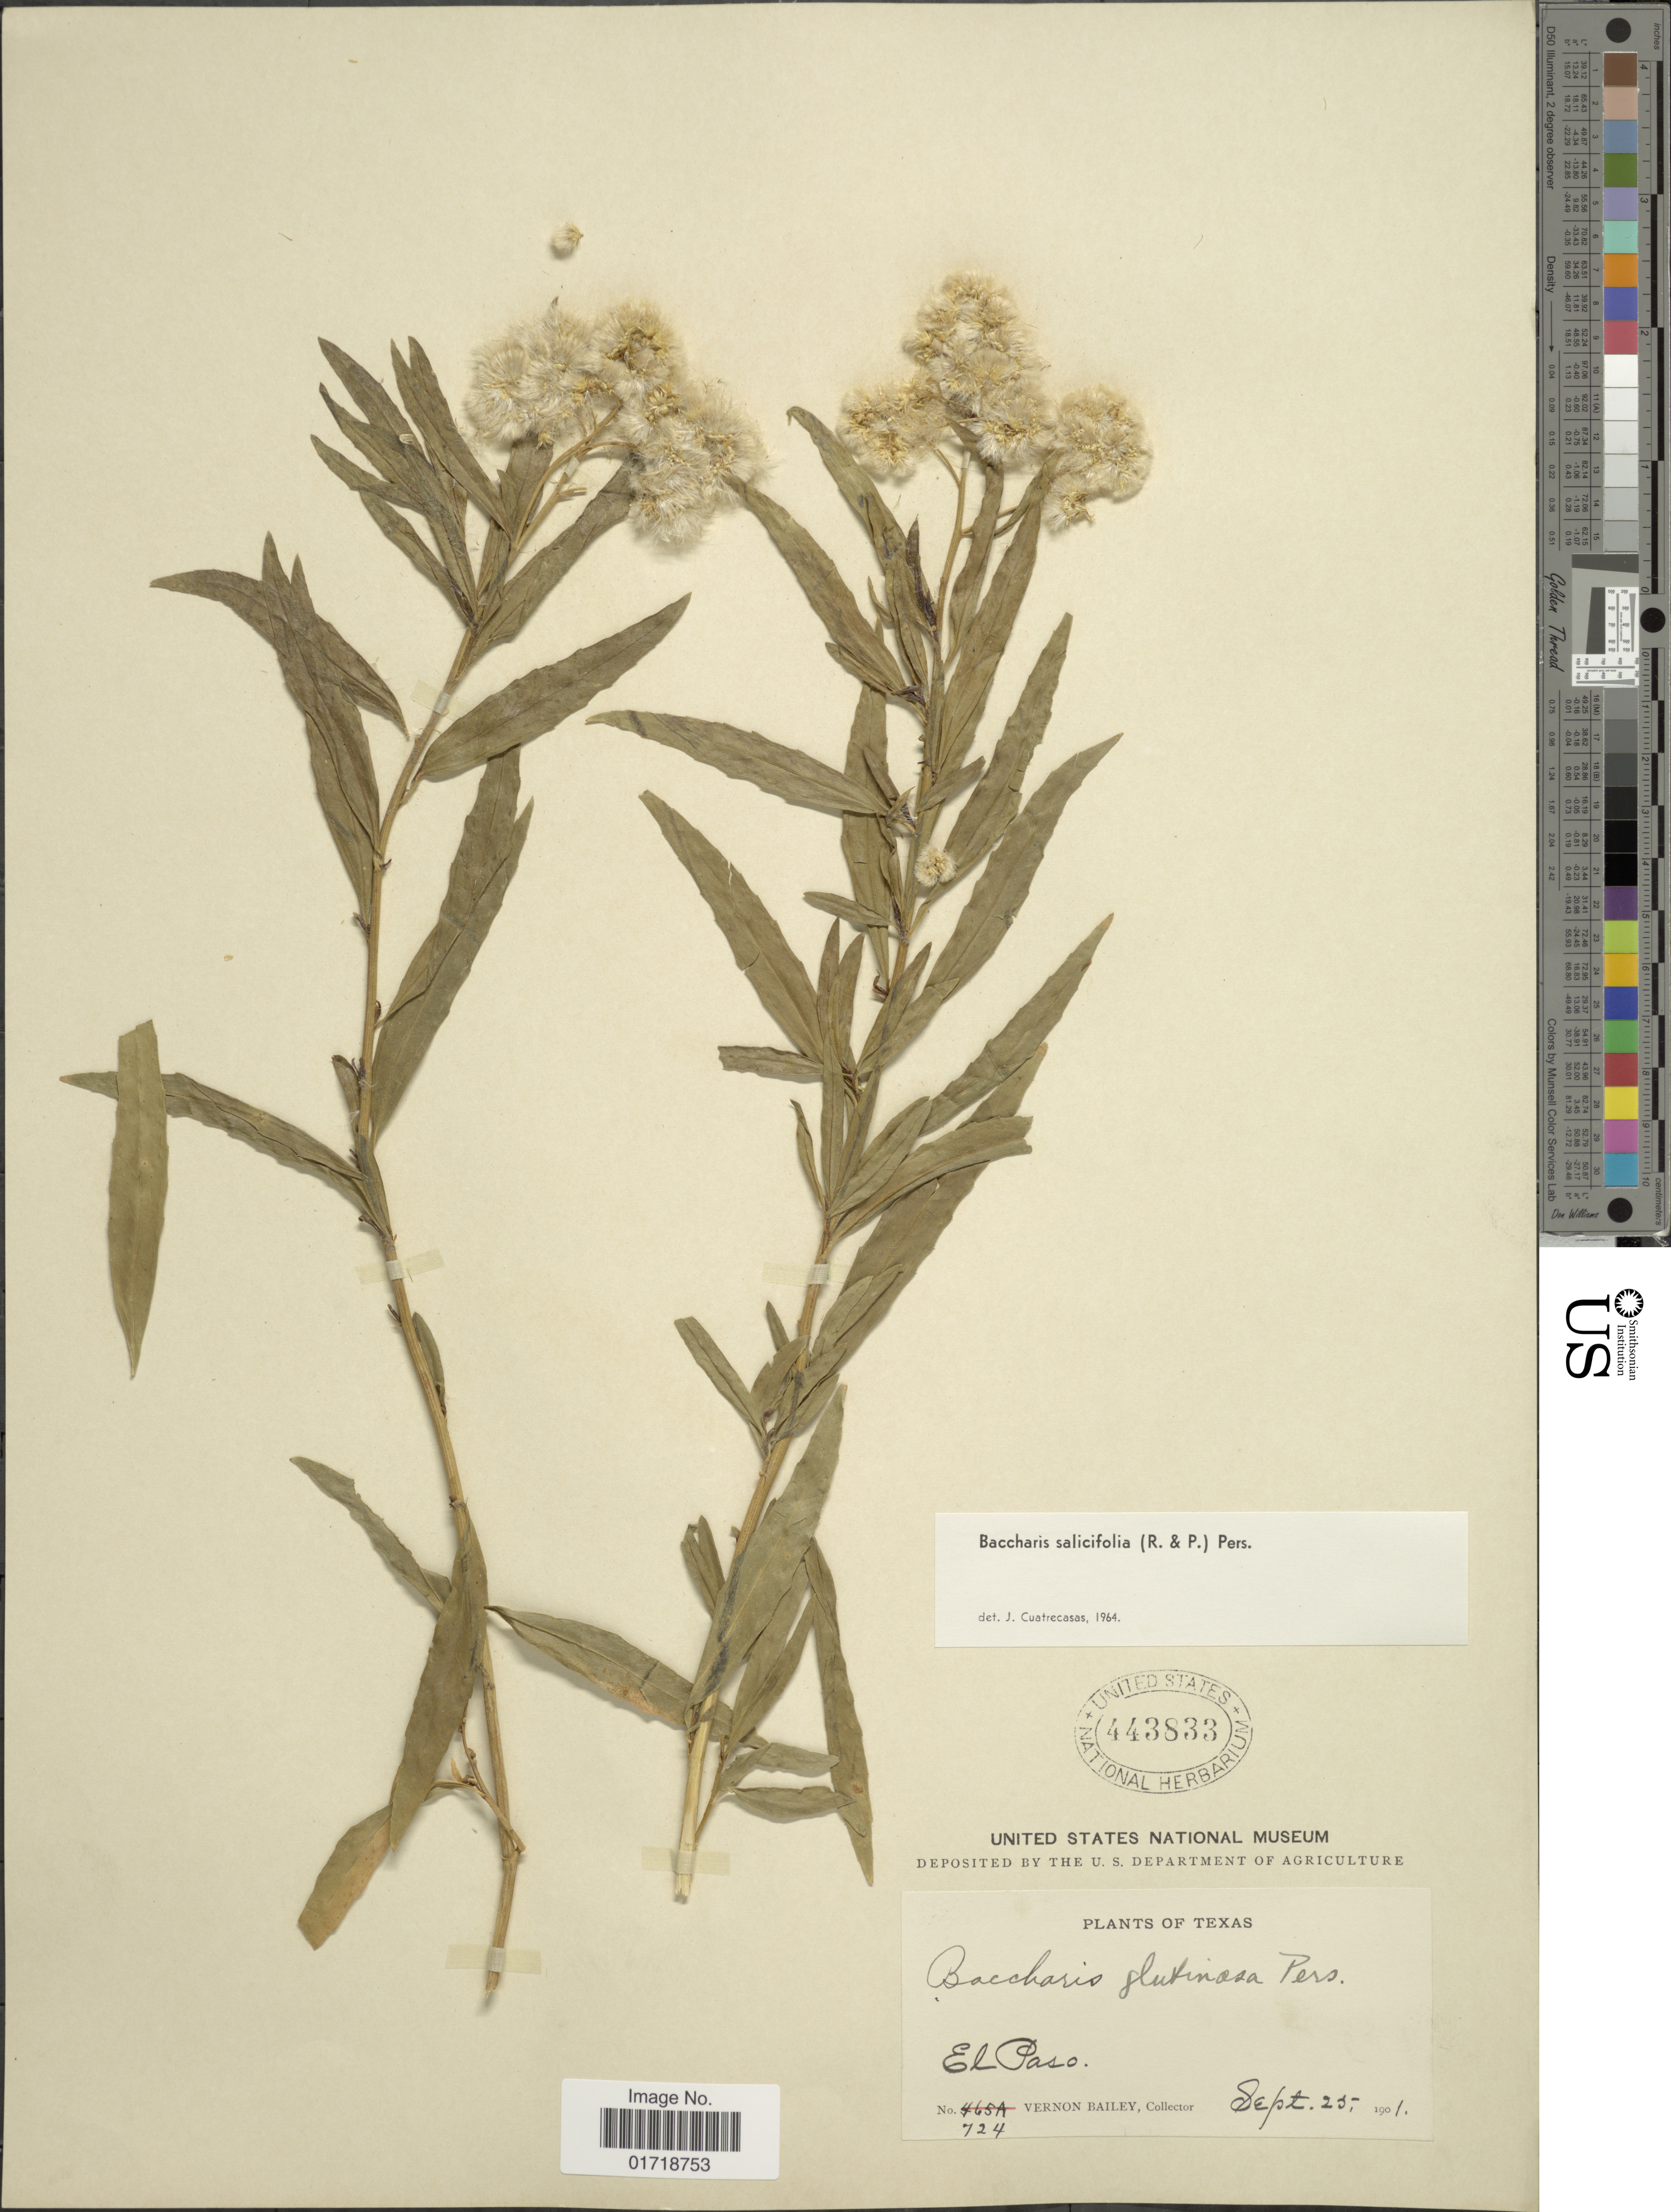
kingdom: Plantae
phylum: Tracheophyta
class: Magnoliopsida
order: Asterales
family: Asteraceae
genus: Baccharis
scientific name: Baccharis glutinosa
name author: Pers.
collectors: V. O. Bailey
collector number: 724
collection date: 1901-09-25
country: United States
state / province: Texas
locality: El Paso.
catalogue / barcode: US 443833